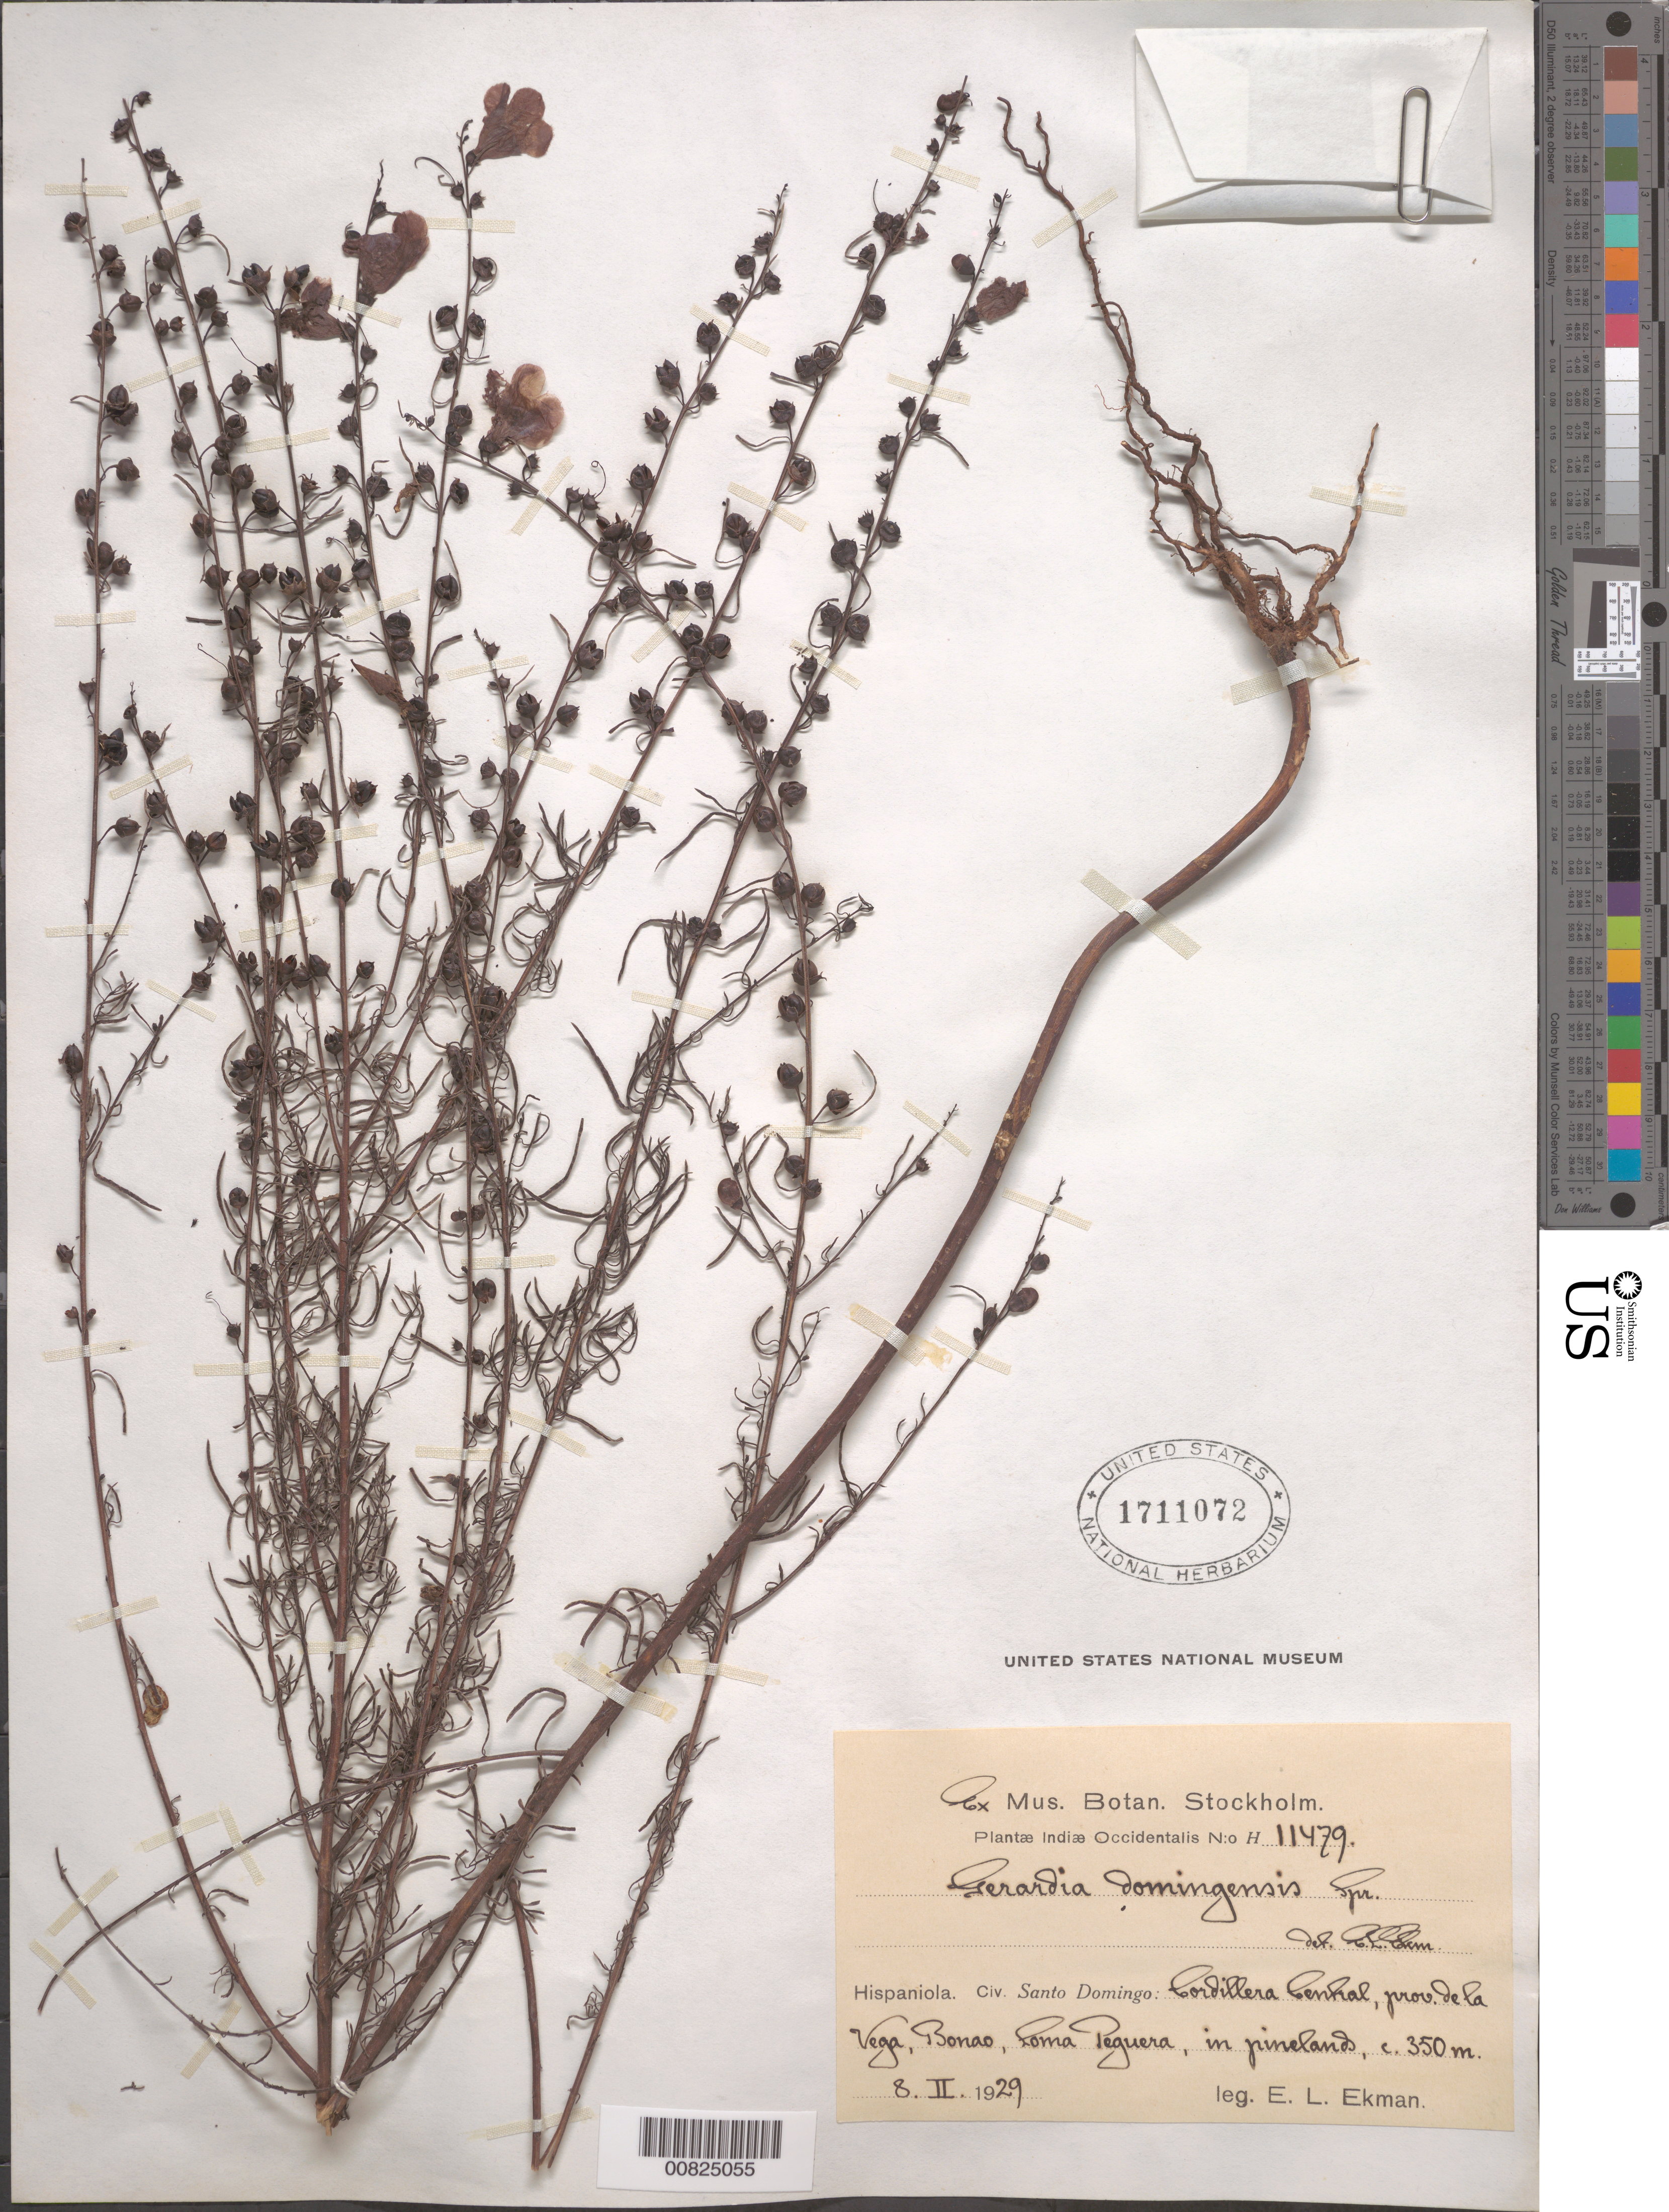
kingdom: Plantae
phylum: Tracheophyta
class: Magnoliopsida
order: Lamiales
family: Orobanchaceae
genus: Agalinis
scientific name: Agalinis fasciculata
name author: (Elliott) Raf.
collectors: E. L. Ekman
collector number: H 11479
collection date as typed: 08 Feb 1929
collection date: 1929-02-08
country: Dominican Republic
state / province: La Vega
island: Hispaniola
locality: Cordillera Central, Bonao, Loma Peguera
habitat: Pinelands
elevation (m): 350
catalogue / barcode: US 1711072